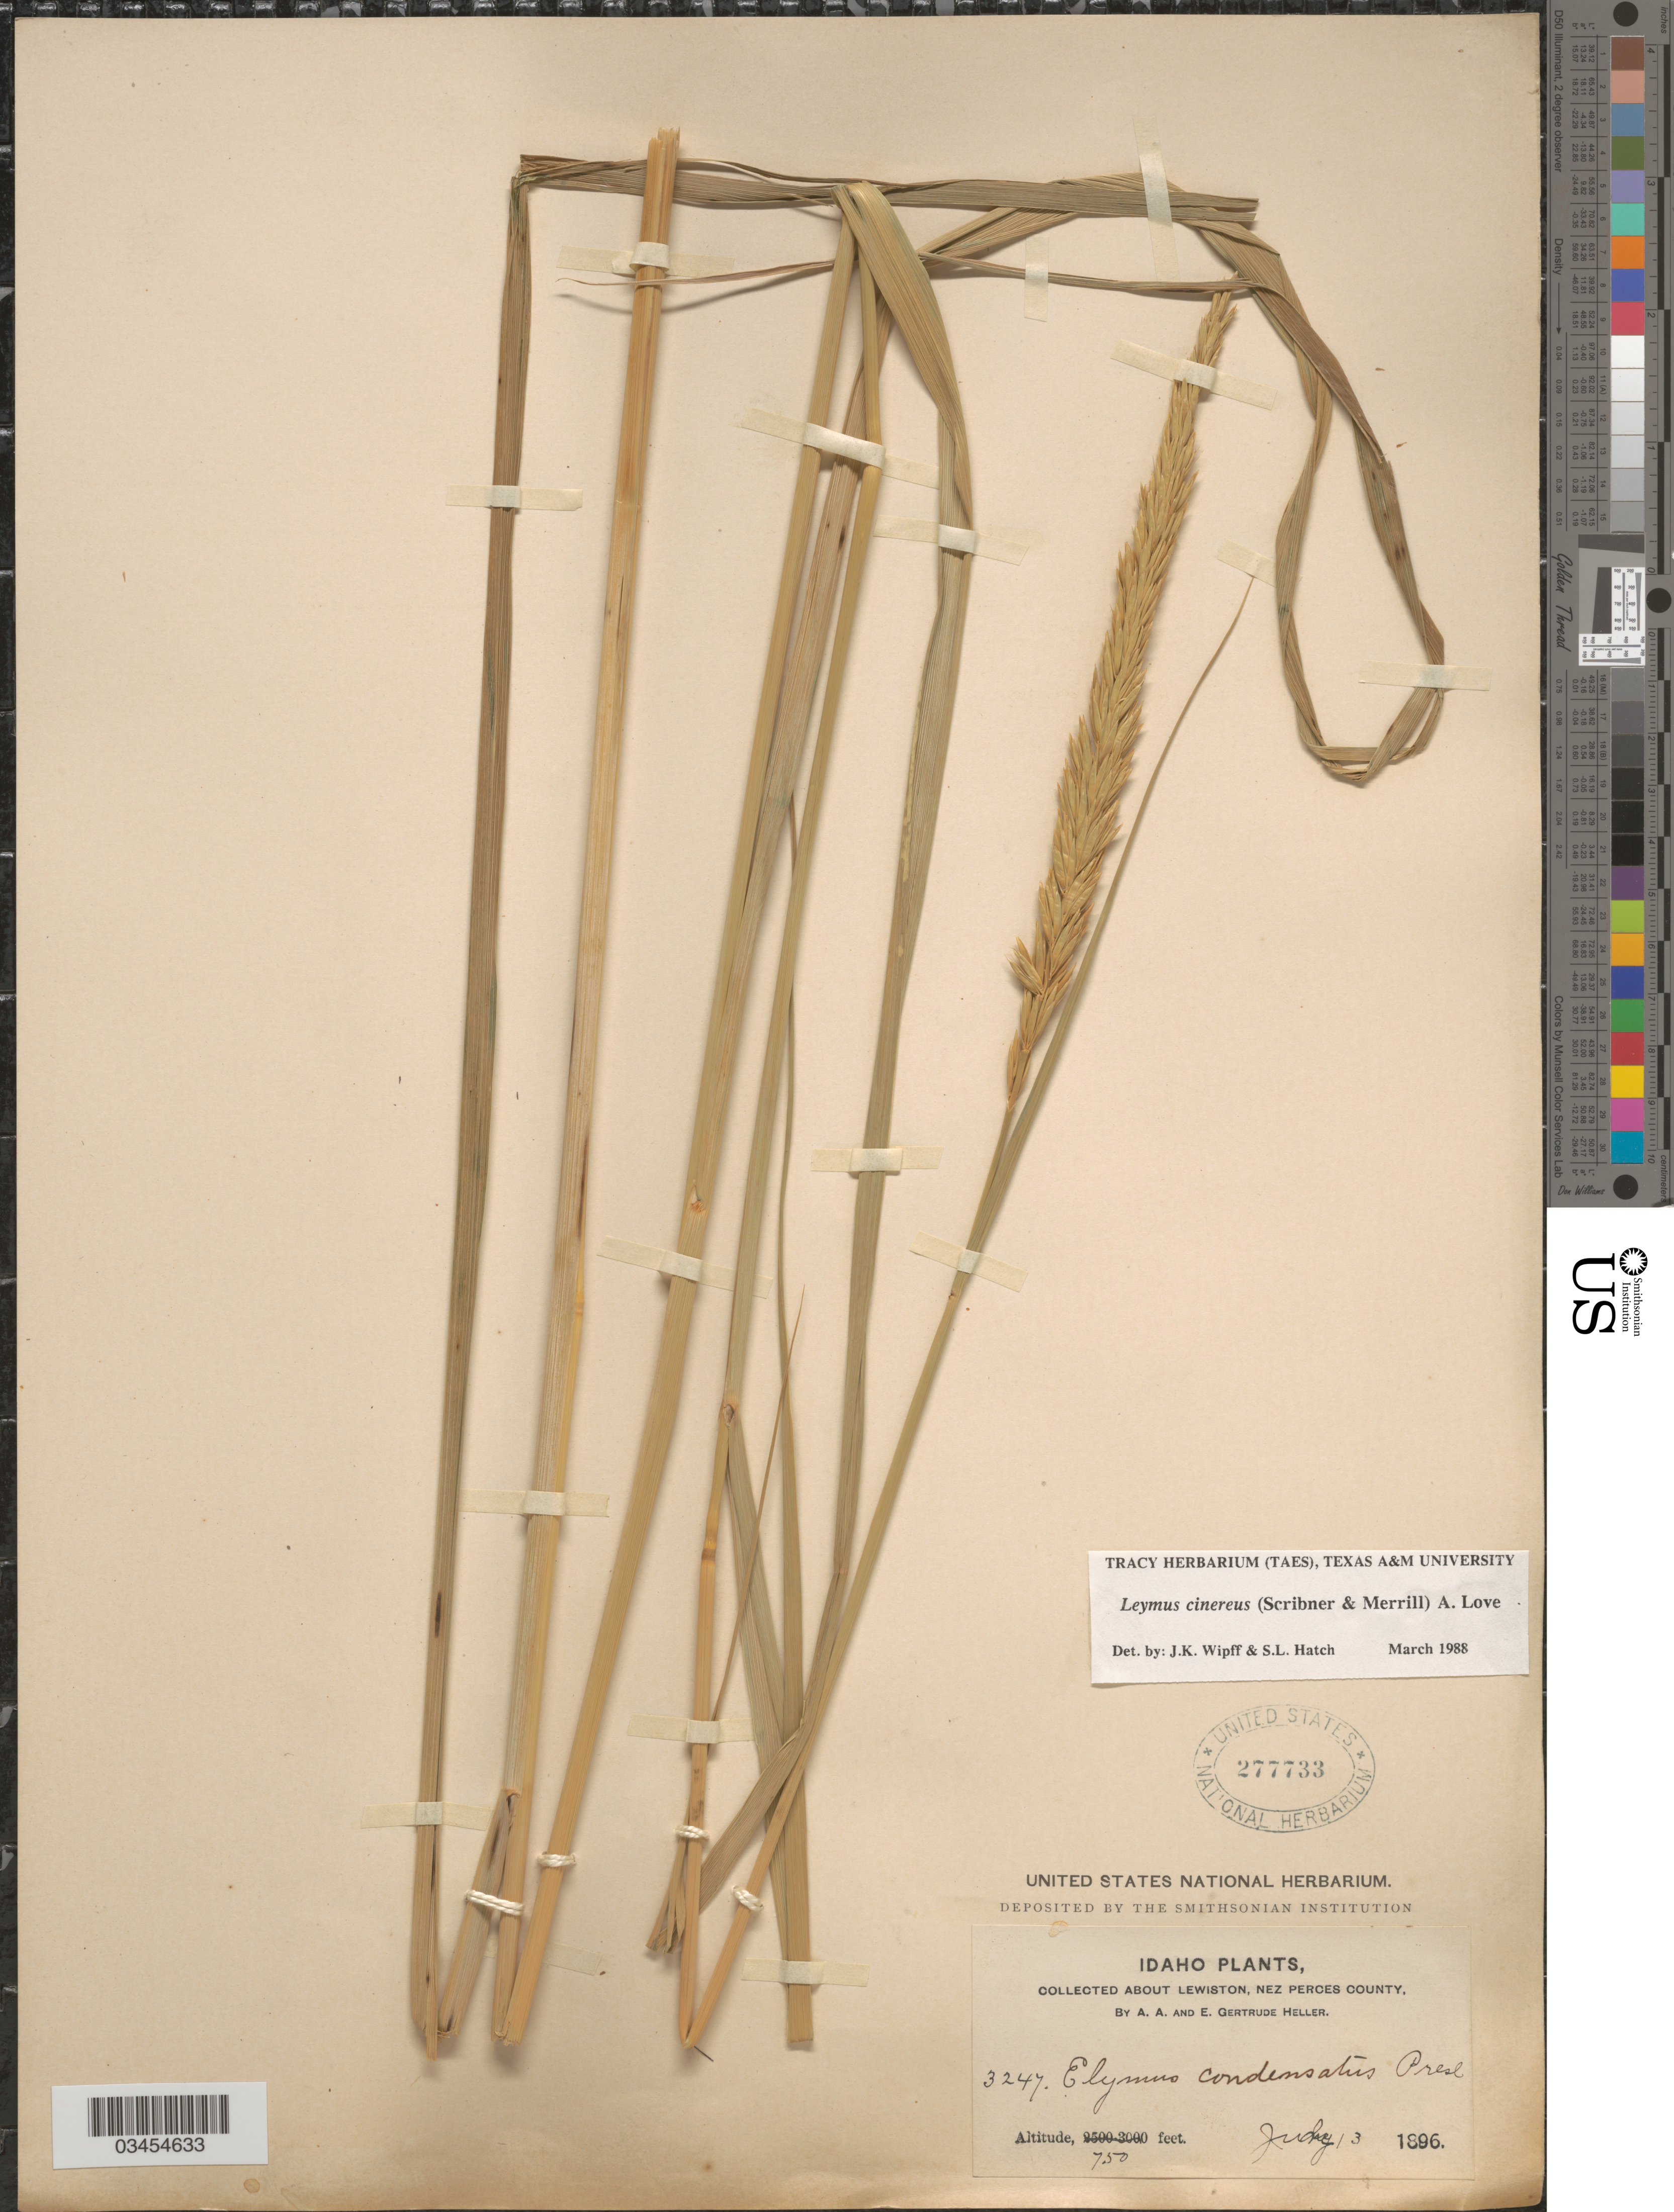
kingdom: Plantae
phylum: Tracheophyta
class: Liliopsida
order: Poales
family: Poaceae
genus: Leymus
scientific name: Leymus cinereus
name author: (Scribn. & Merr.) Á. Löve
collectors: A. A. Heller & E. G. Heller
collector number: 3247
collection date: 1896-07-13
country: United States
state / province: Idaho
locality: About Lewiston, Nez Perces County.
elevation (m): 229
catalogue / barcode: US 277733